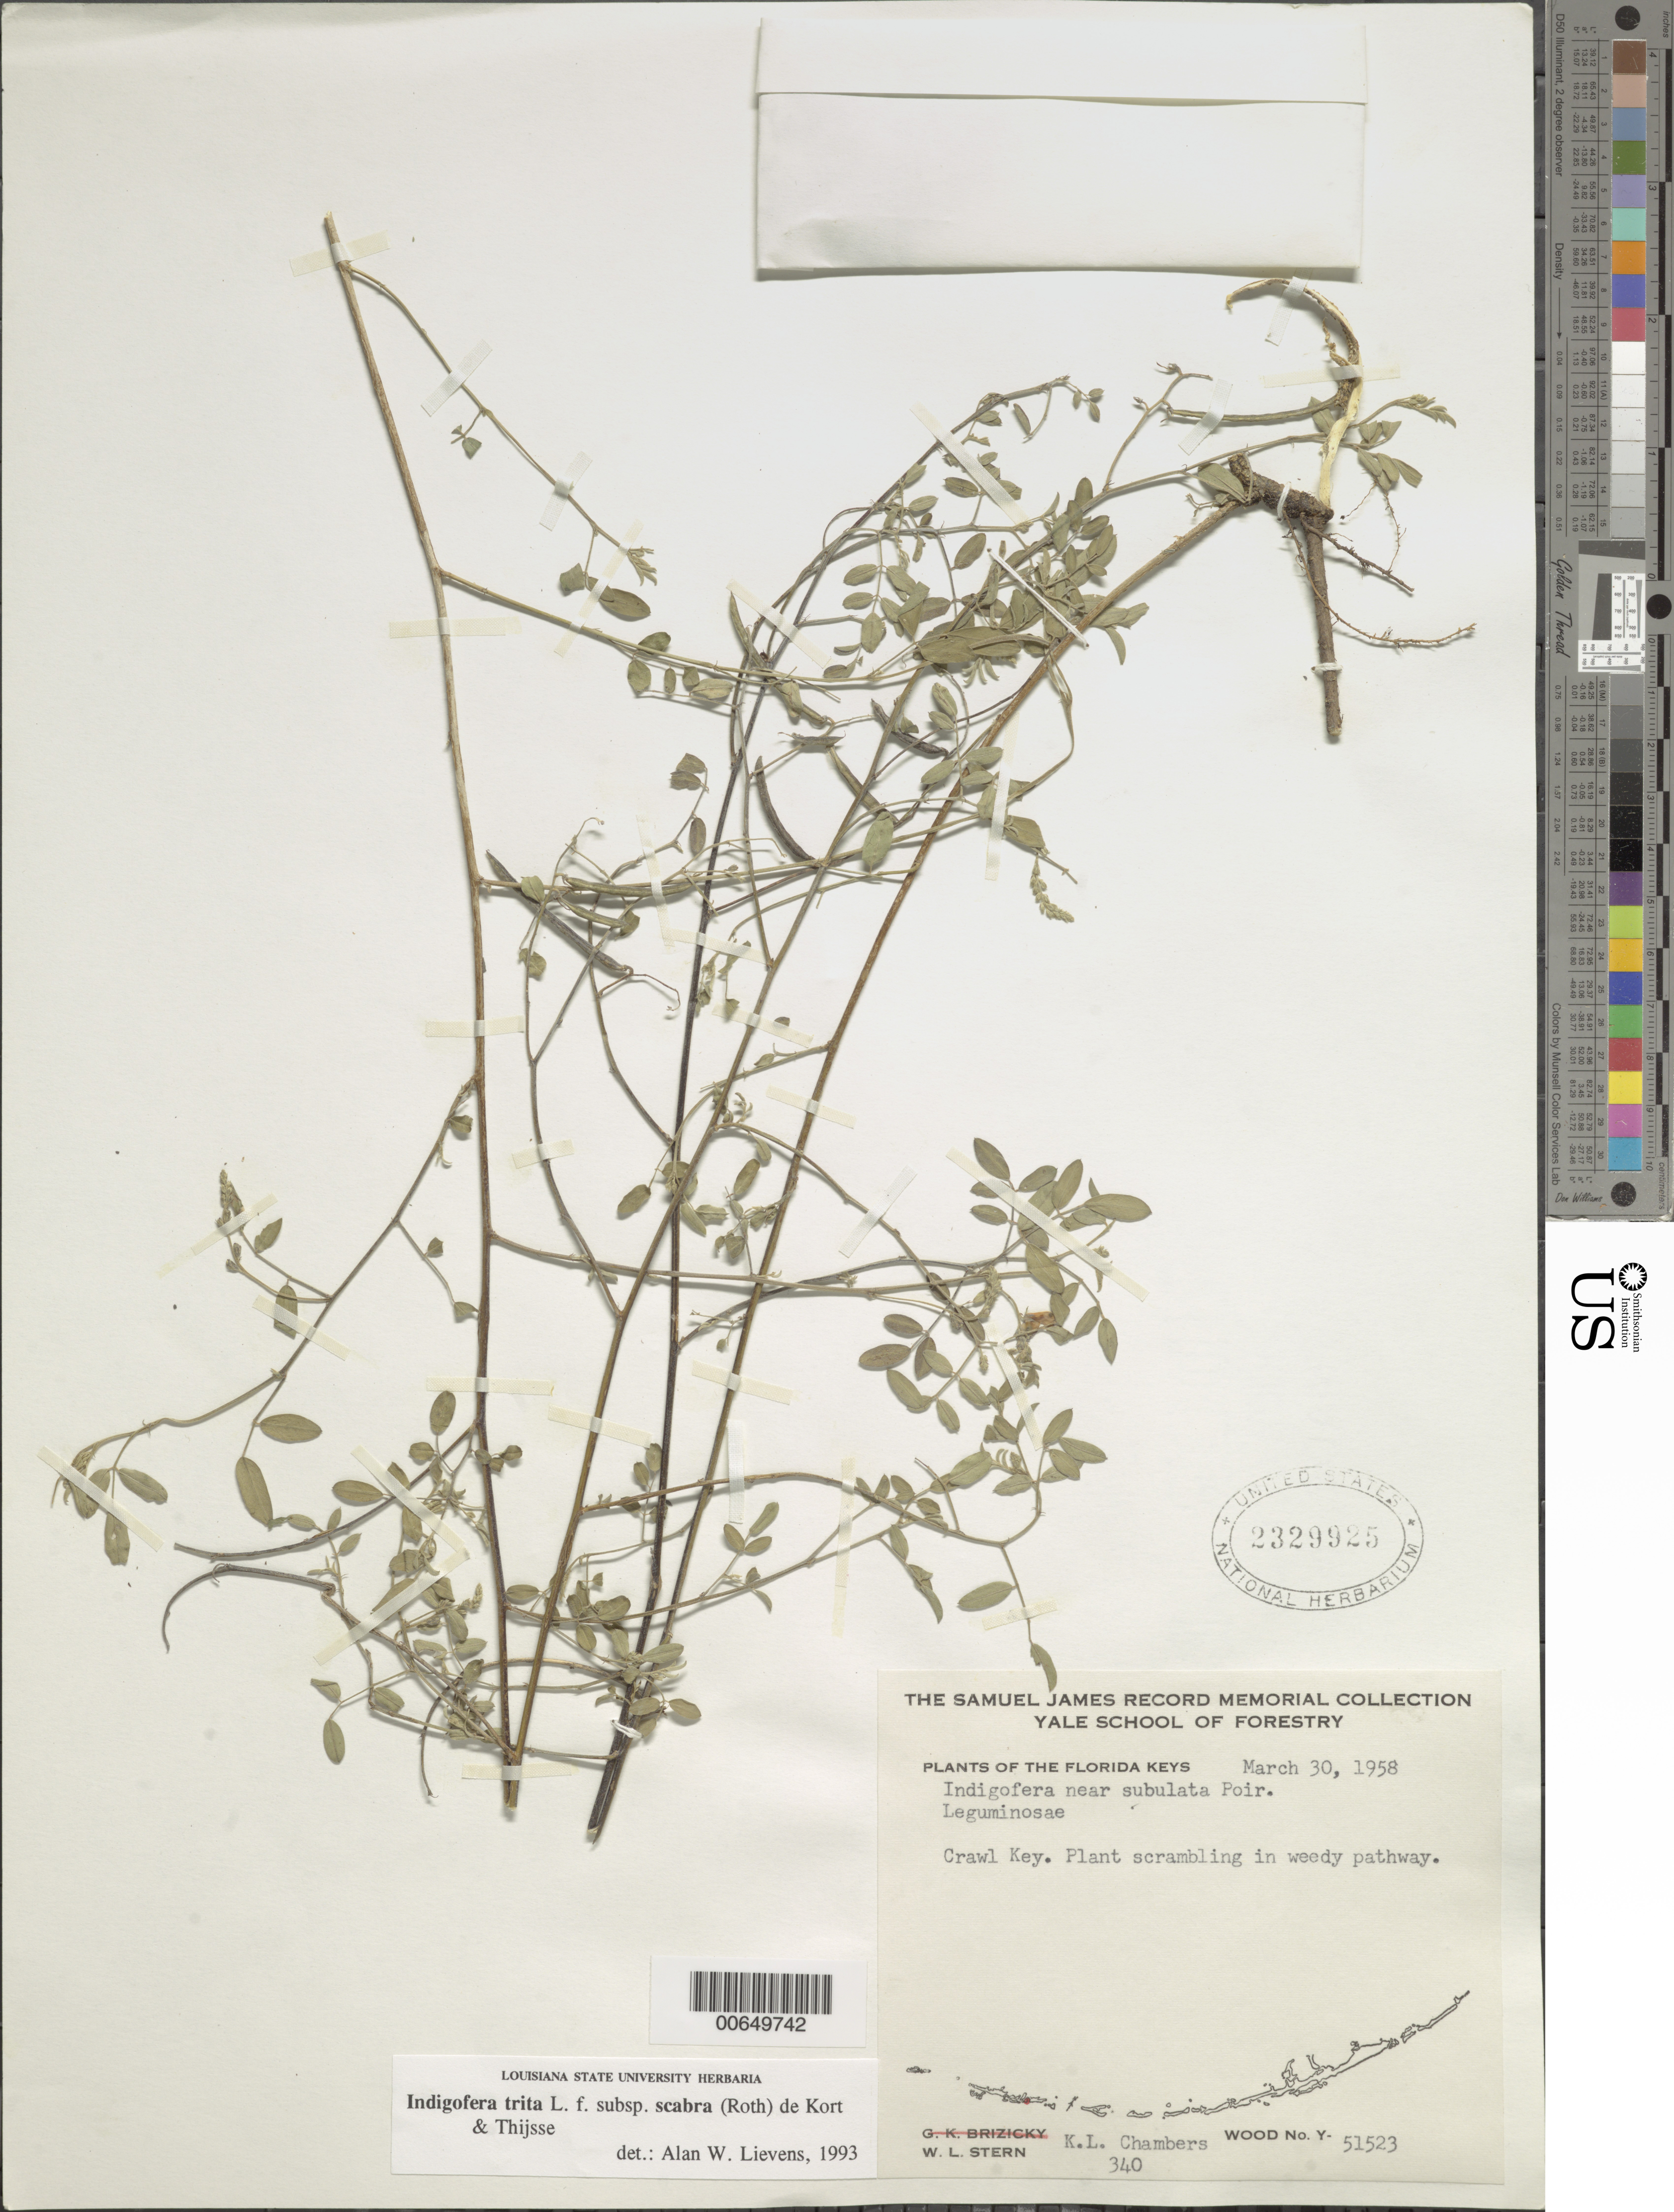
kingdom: Plantae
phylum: Tracheophyta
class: Magnoliopsida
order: Fabales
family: Fabaceae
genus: Indigofera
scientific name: Indigofera trita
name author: L. f.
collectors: W. L. Stern & K. L. Chambers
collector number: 340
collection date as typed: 30 Mar 1958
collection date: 1958-03-30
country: United States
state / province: Florida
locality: Crawl Key.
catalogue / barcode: US 2329925